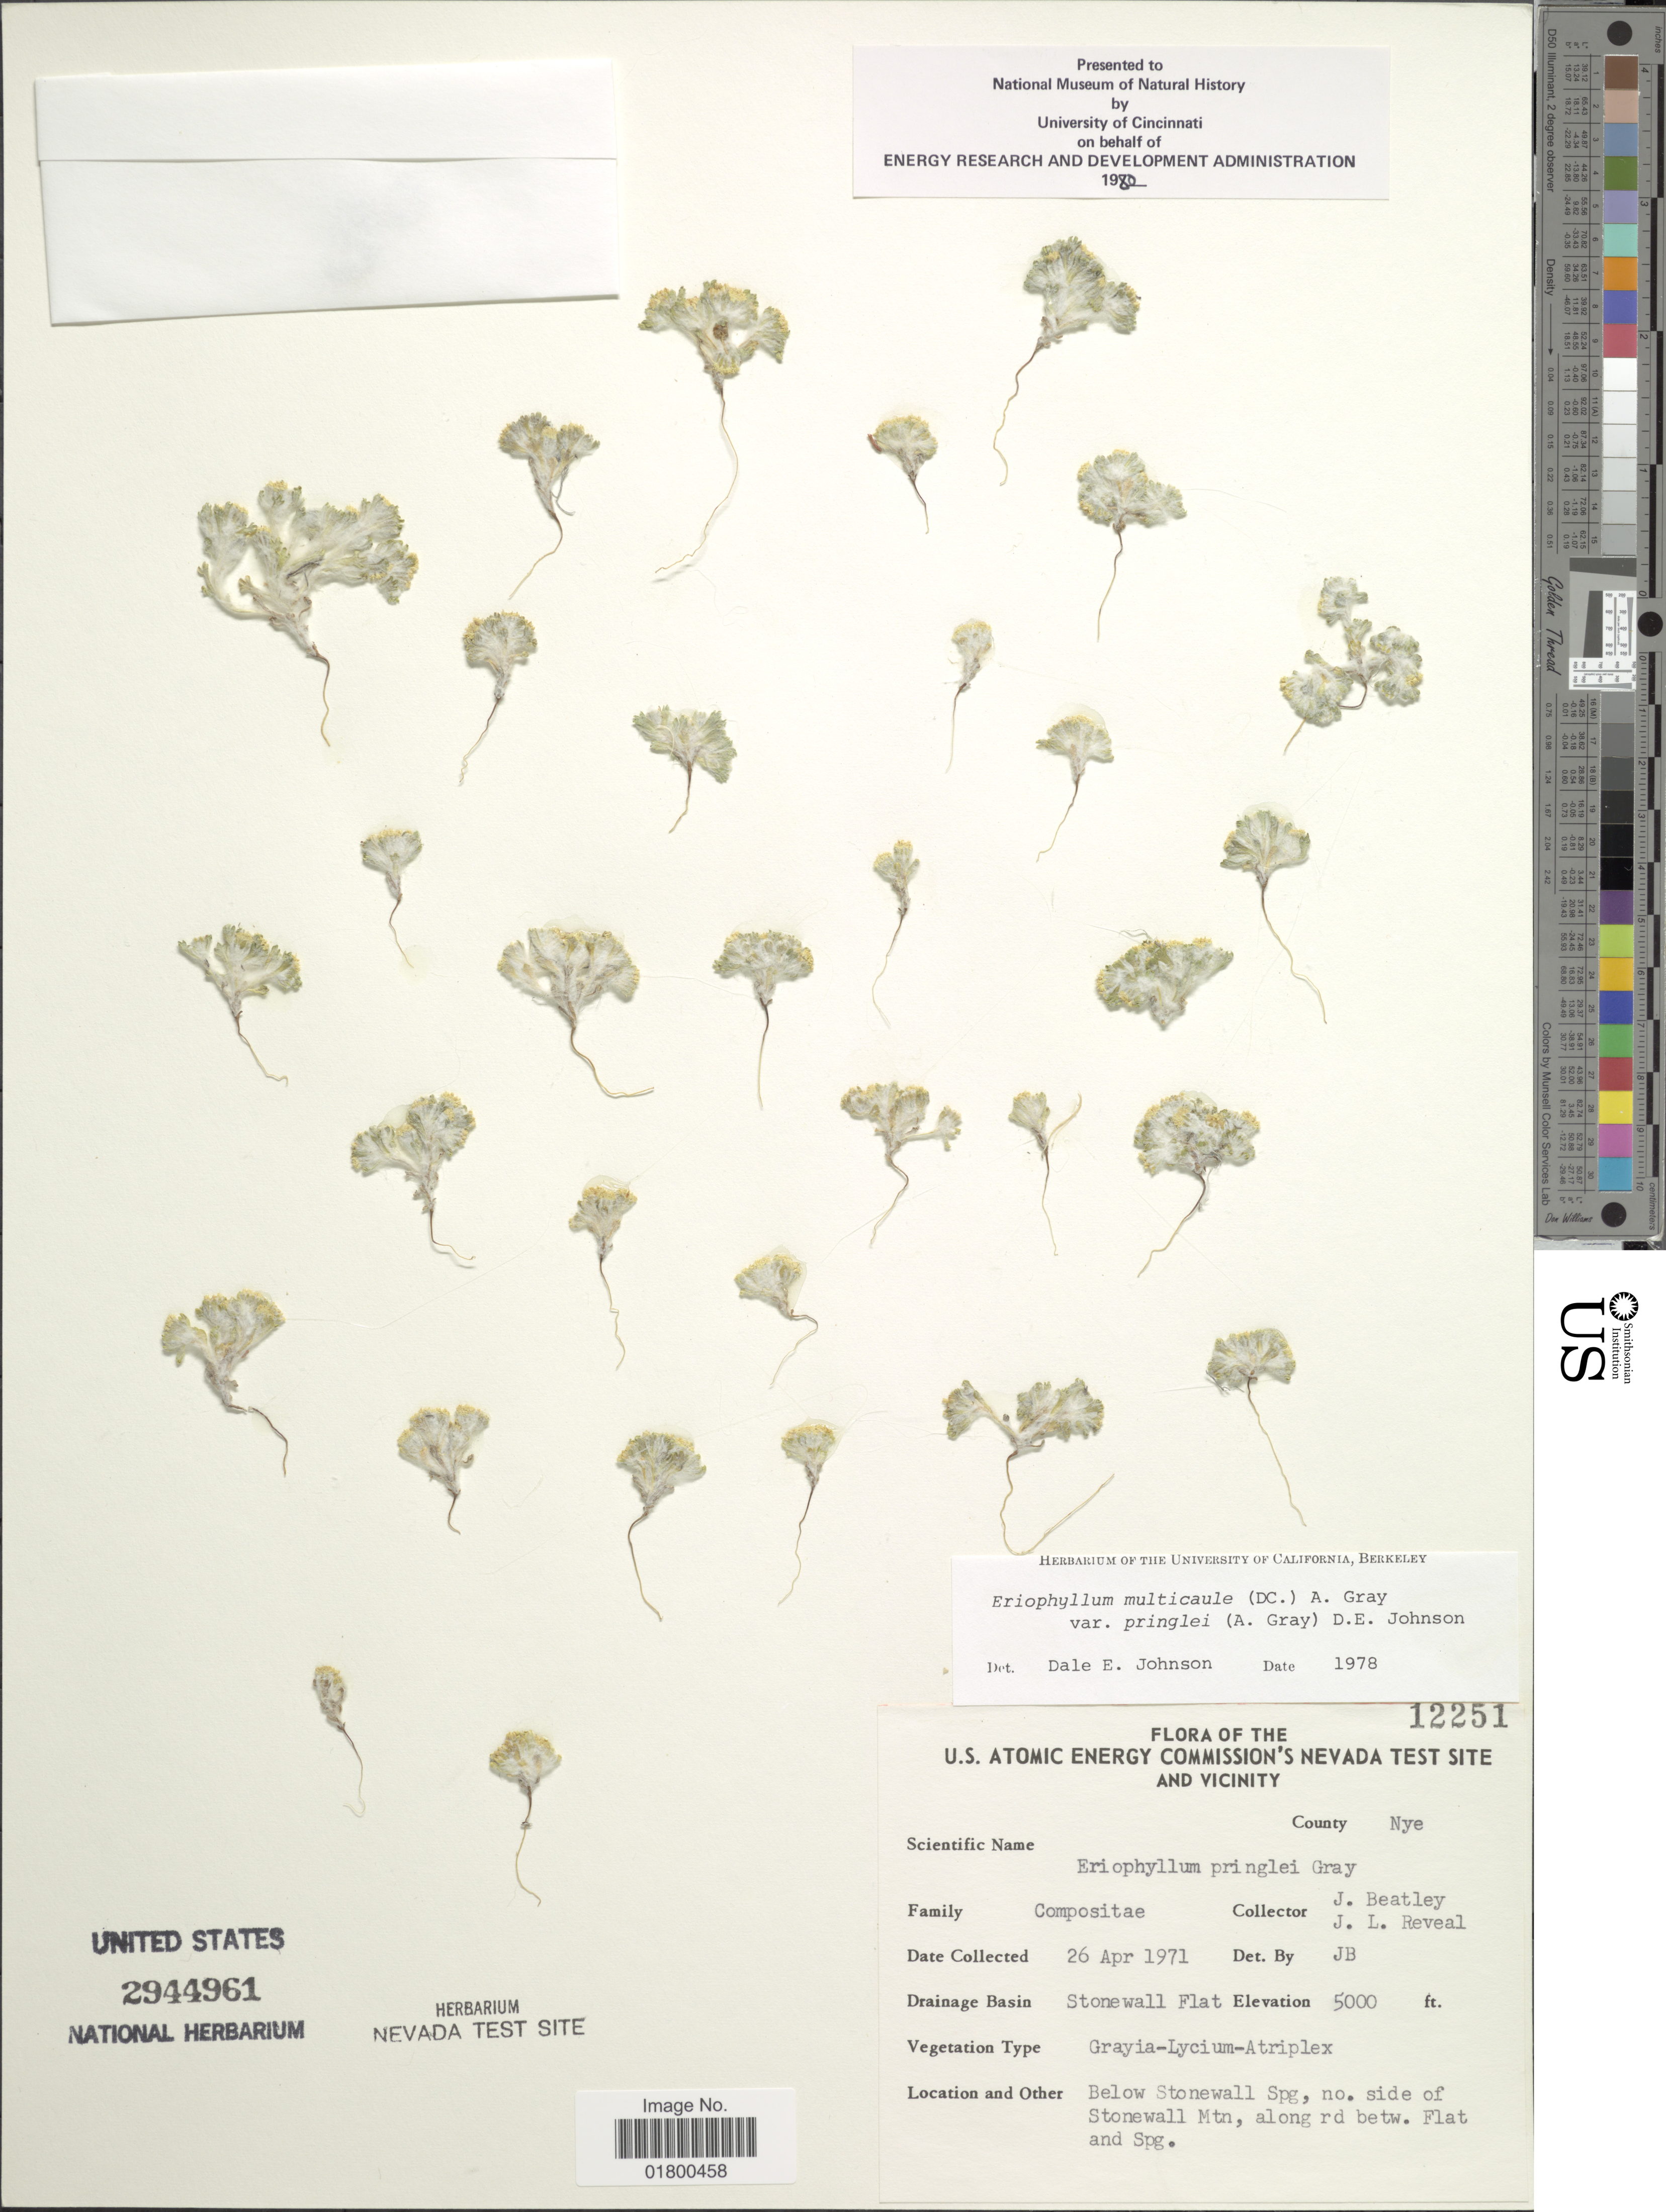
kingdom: Plantae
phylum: Tracheophyta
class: Magnoliopsida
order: Asterales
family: Asteraceae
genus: Eriophyllum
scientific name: Eriophyllum multicaule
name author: (DC.) A. Gray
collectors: J. C. Beatley & J. L. Reveal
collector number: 12251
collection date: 1971-04-26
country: United States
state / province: Nevada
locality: U. S. Atomic Energy Commission's Nevada Test Site and Vicinity, County Nye, Drainage Basin Stonewall Flat, below Stonewall Spg., no. side of Stonewall Mtn, along rd betw. Flat and Spg.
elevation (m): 1524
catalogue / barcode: US 2944961